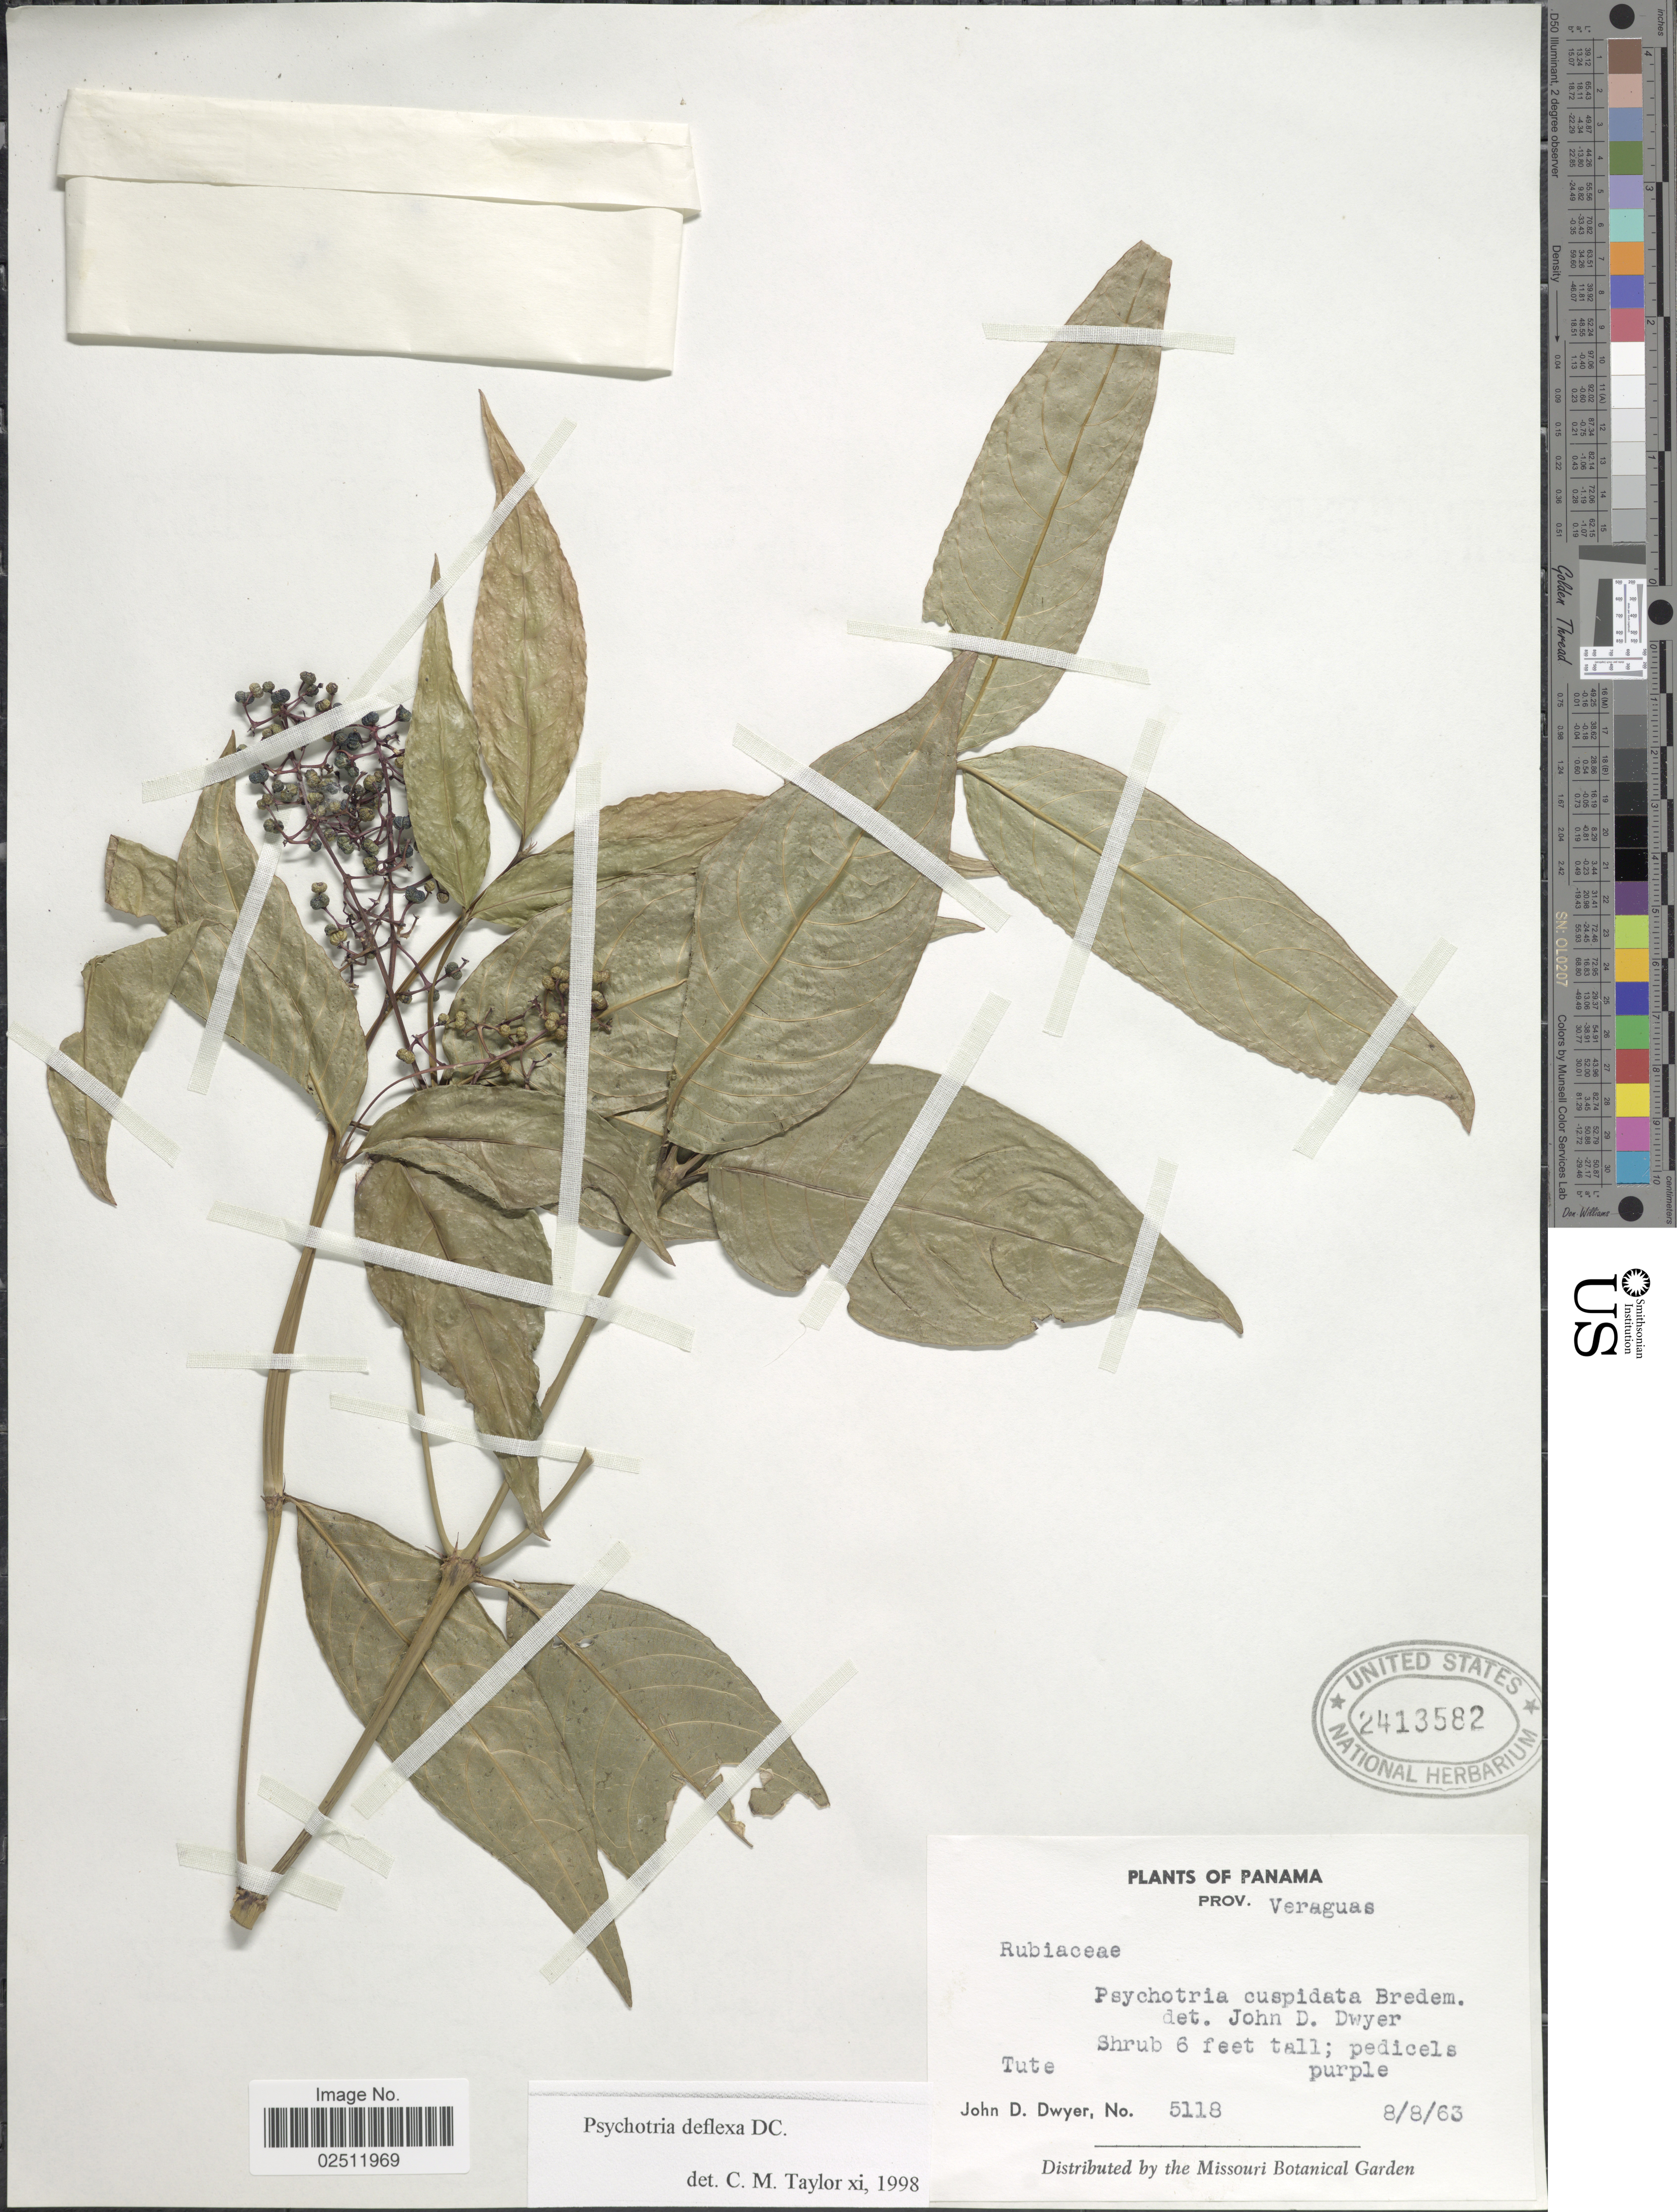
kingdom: Plantae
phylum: Tracheophyta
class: Magnoliopsida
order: Gentianales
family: Rubiaceae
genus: Psychotria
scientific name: Psychotria deflexa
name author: DC.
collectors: J. D. Dwyer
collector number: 5118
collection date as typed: Transcribed d/m/y: 8/8/63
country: Panama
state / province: Veraguas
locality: Tute [unsure placement]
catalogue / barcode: US 2413582